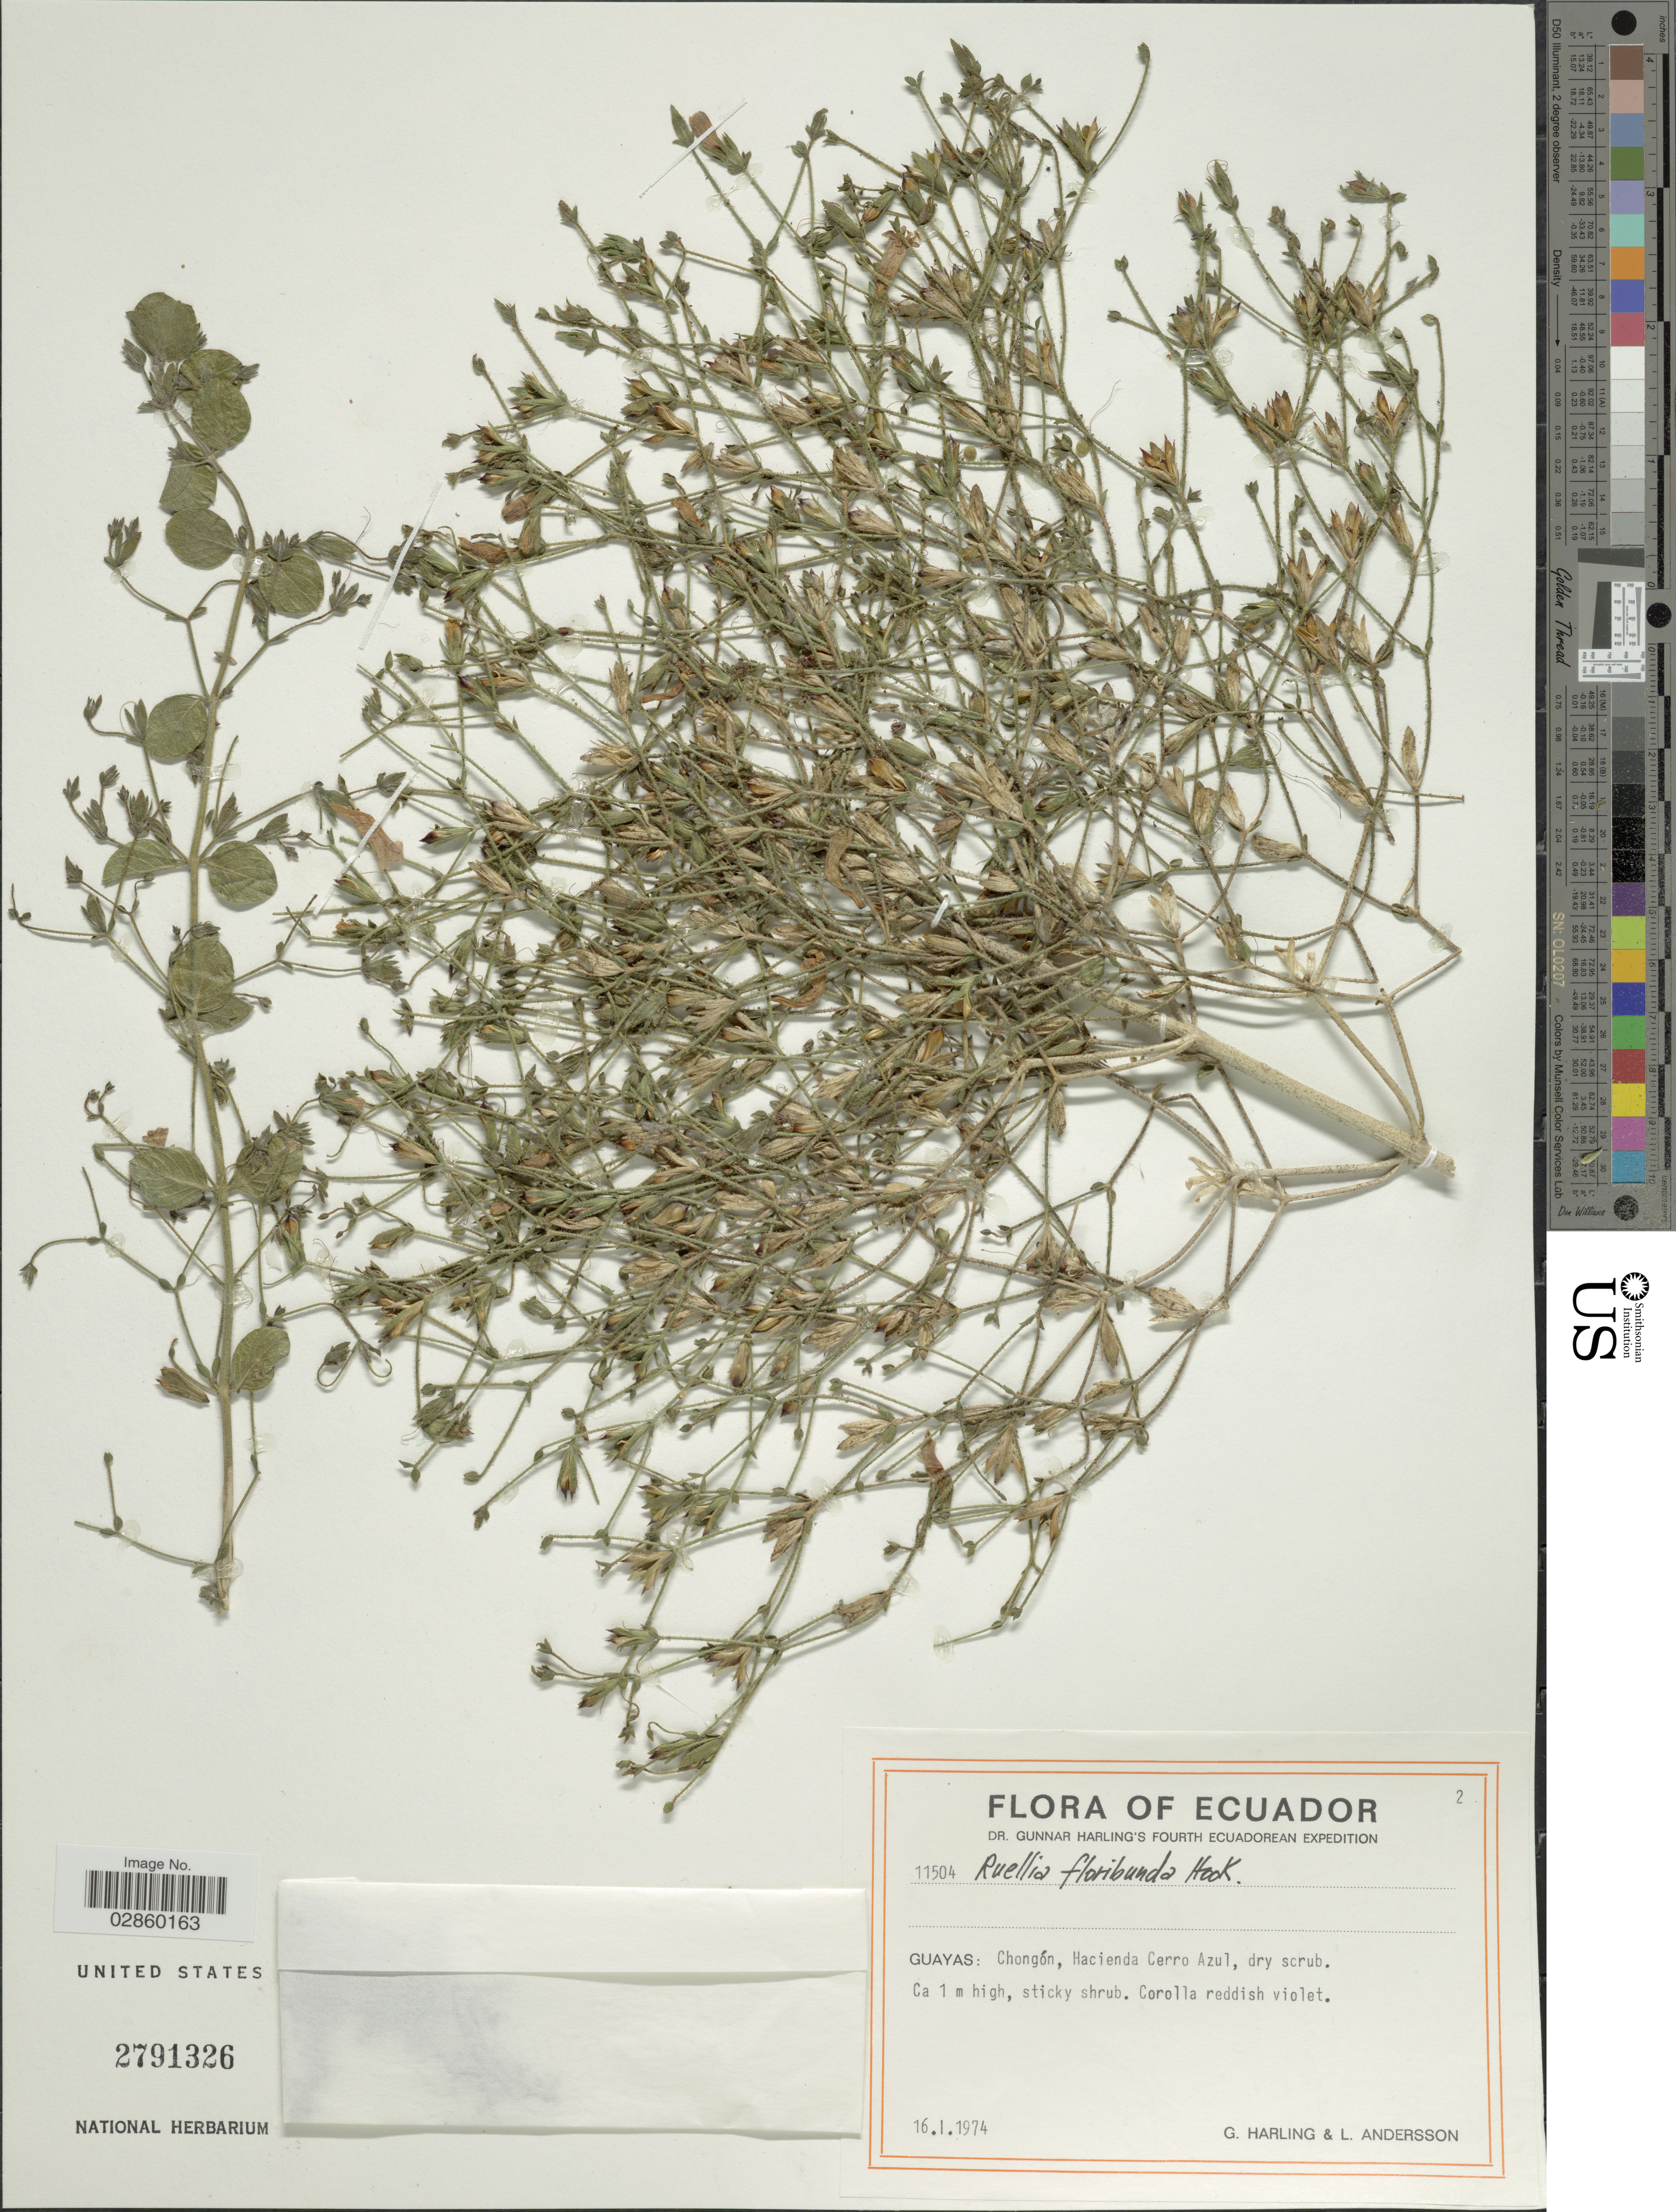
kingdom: Plantae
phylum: Tracheophyta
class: Magnoliopsida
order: Lamiales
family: Acanthaceae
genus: Ruellia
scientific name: Ruellia floribunda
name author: Hook.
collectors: G. Harling & L. Andersson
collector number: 11504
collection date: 1974-01-16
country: Ecuador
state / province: Guayas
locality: Chongón, Hacienda Cerro Azul.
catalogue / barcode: US 2791326